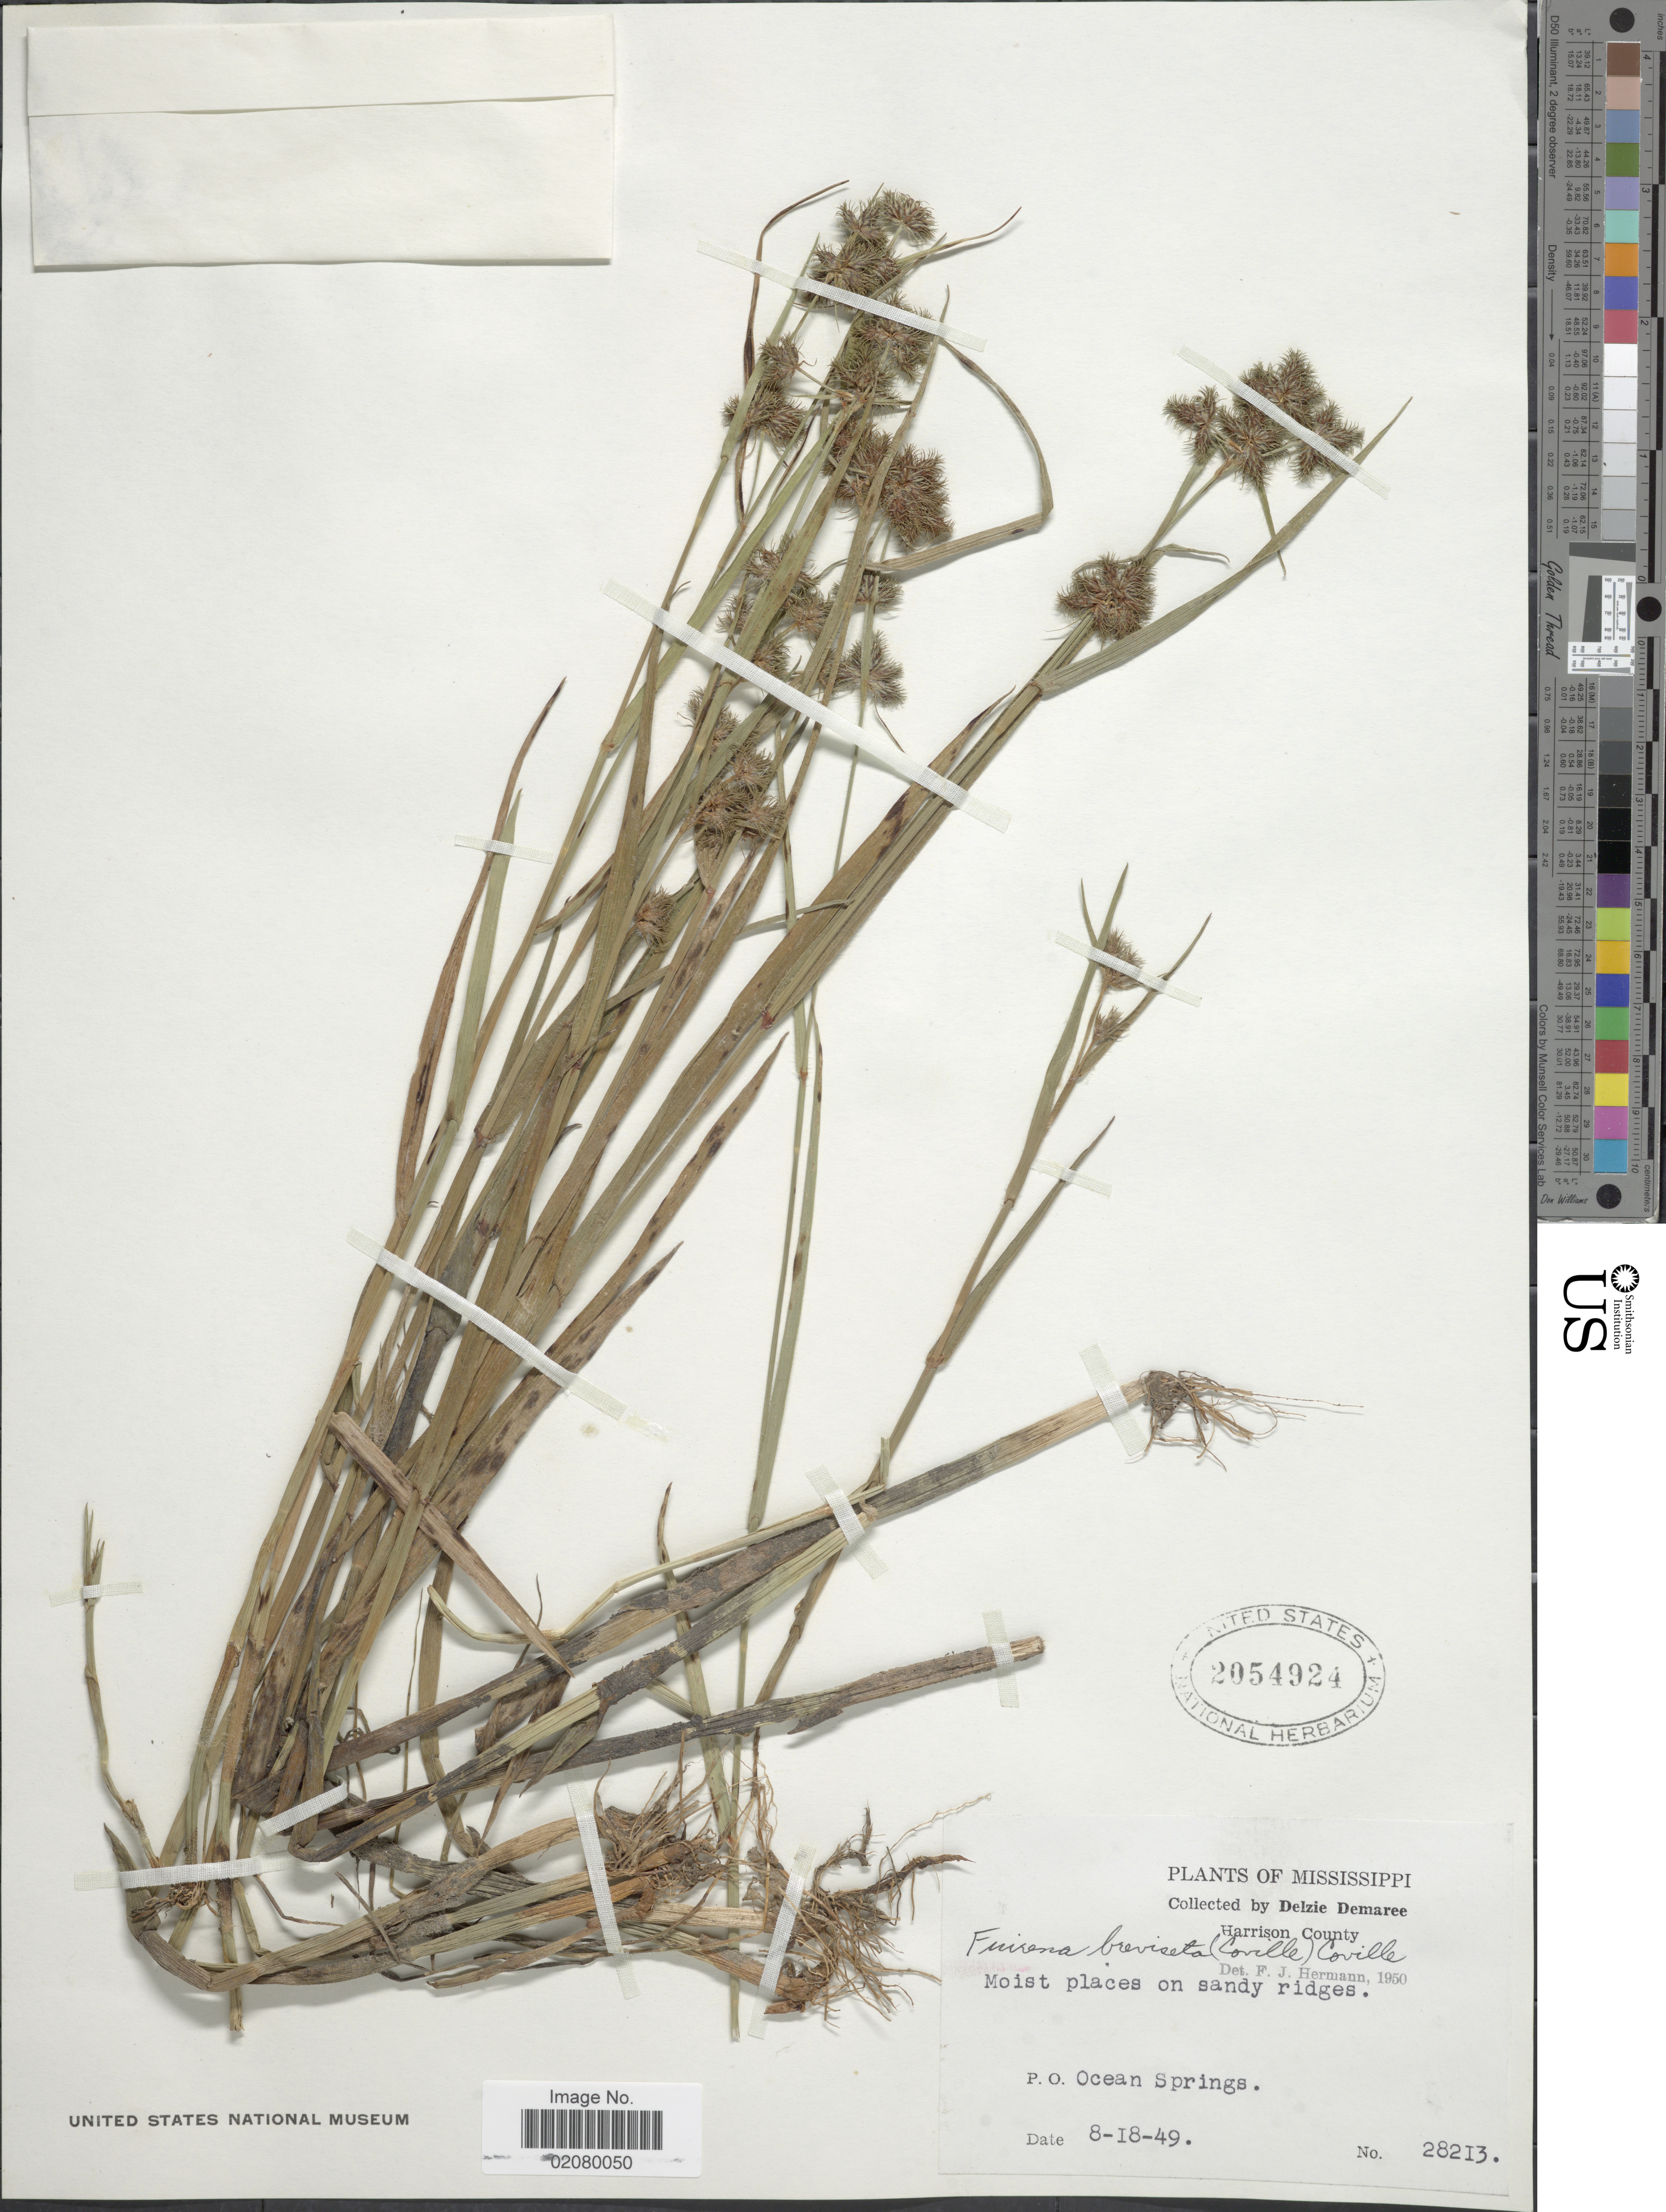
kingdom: Plantae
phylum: Tracheophyta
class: Liliopsida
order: Poales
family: Cyperaceae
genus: Fuirena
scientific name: Fuirena squarrosa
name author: Michx.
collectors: D. Demaree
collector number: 28213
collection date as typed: Transcribed d/m/y: 18/8/49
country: United States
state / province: Mississippi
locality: Harrison County. P.O. Ocean Springs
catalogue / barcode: US 2054924